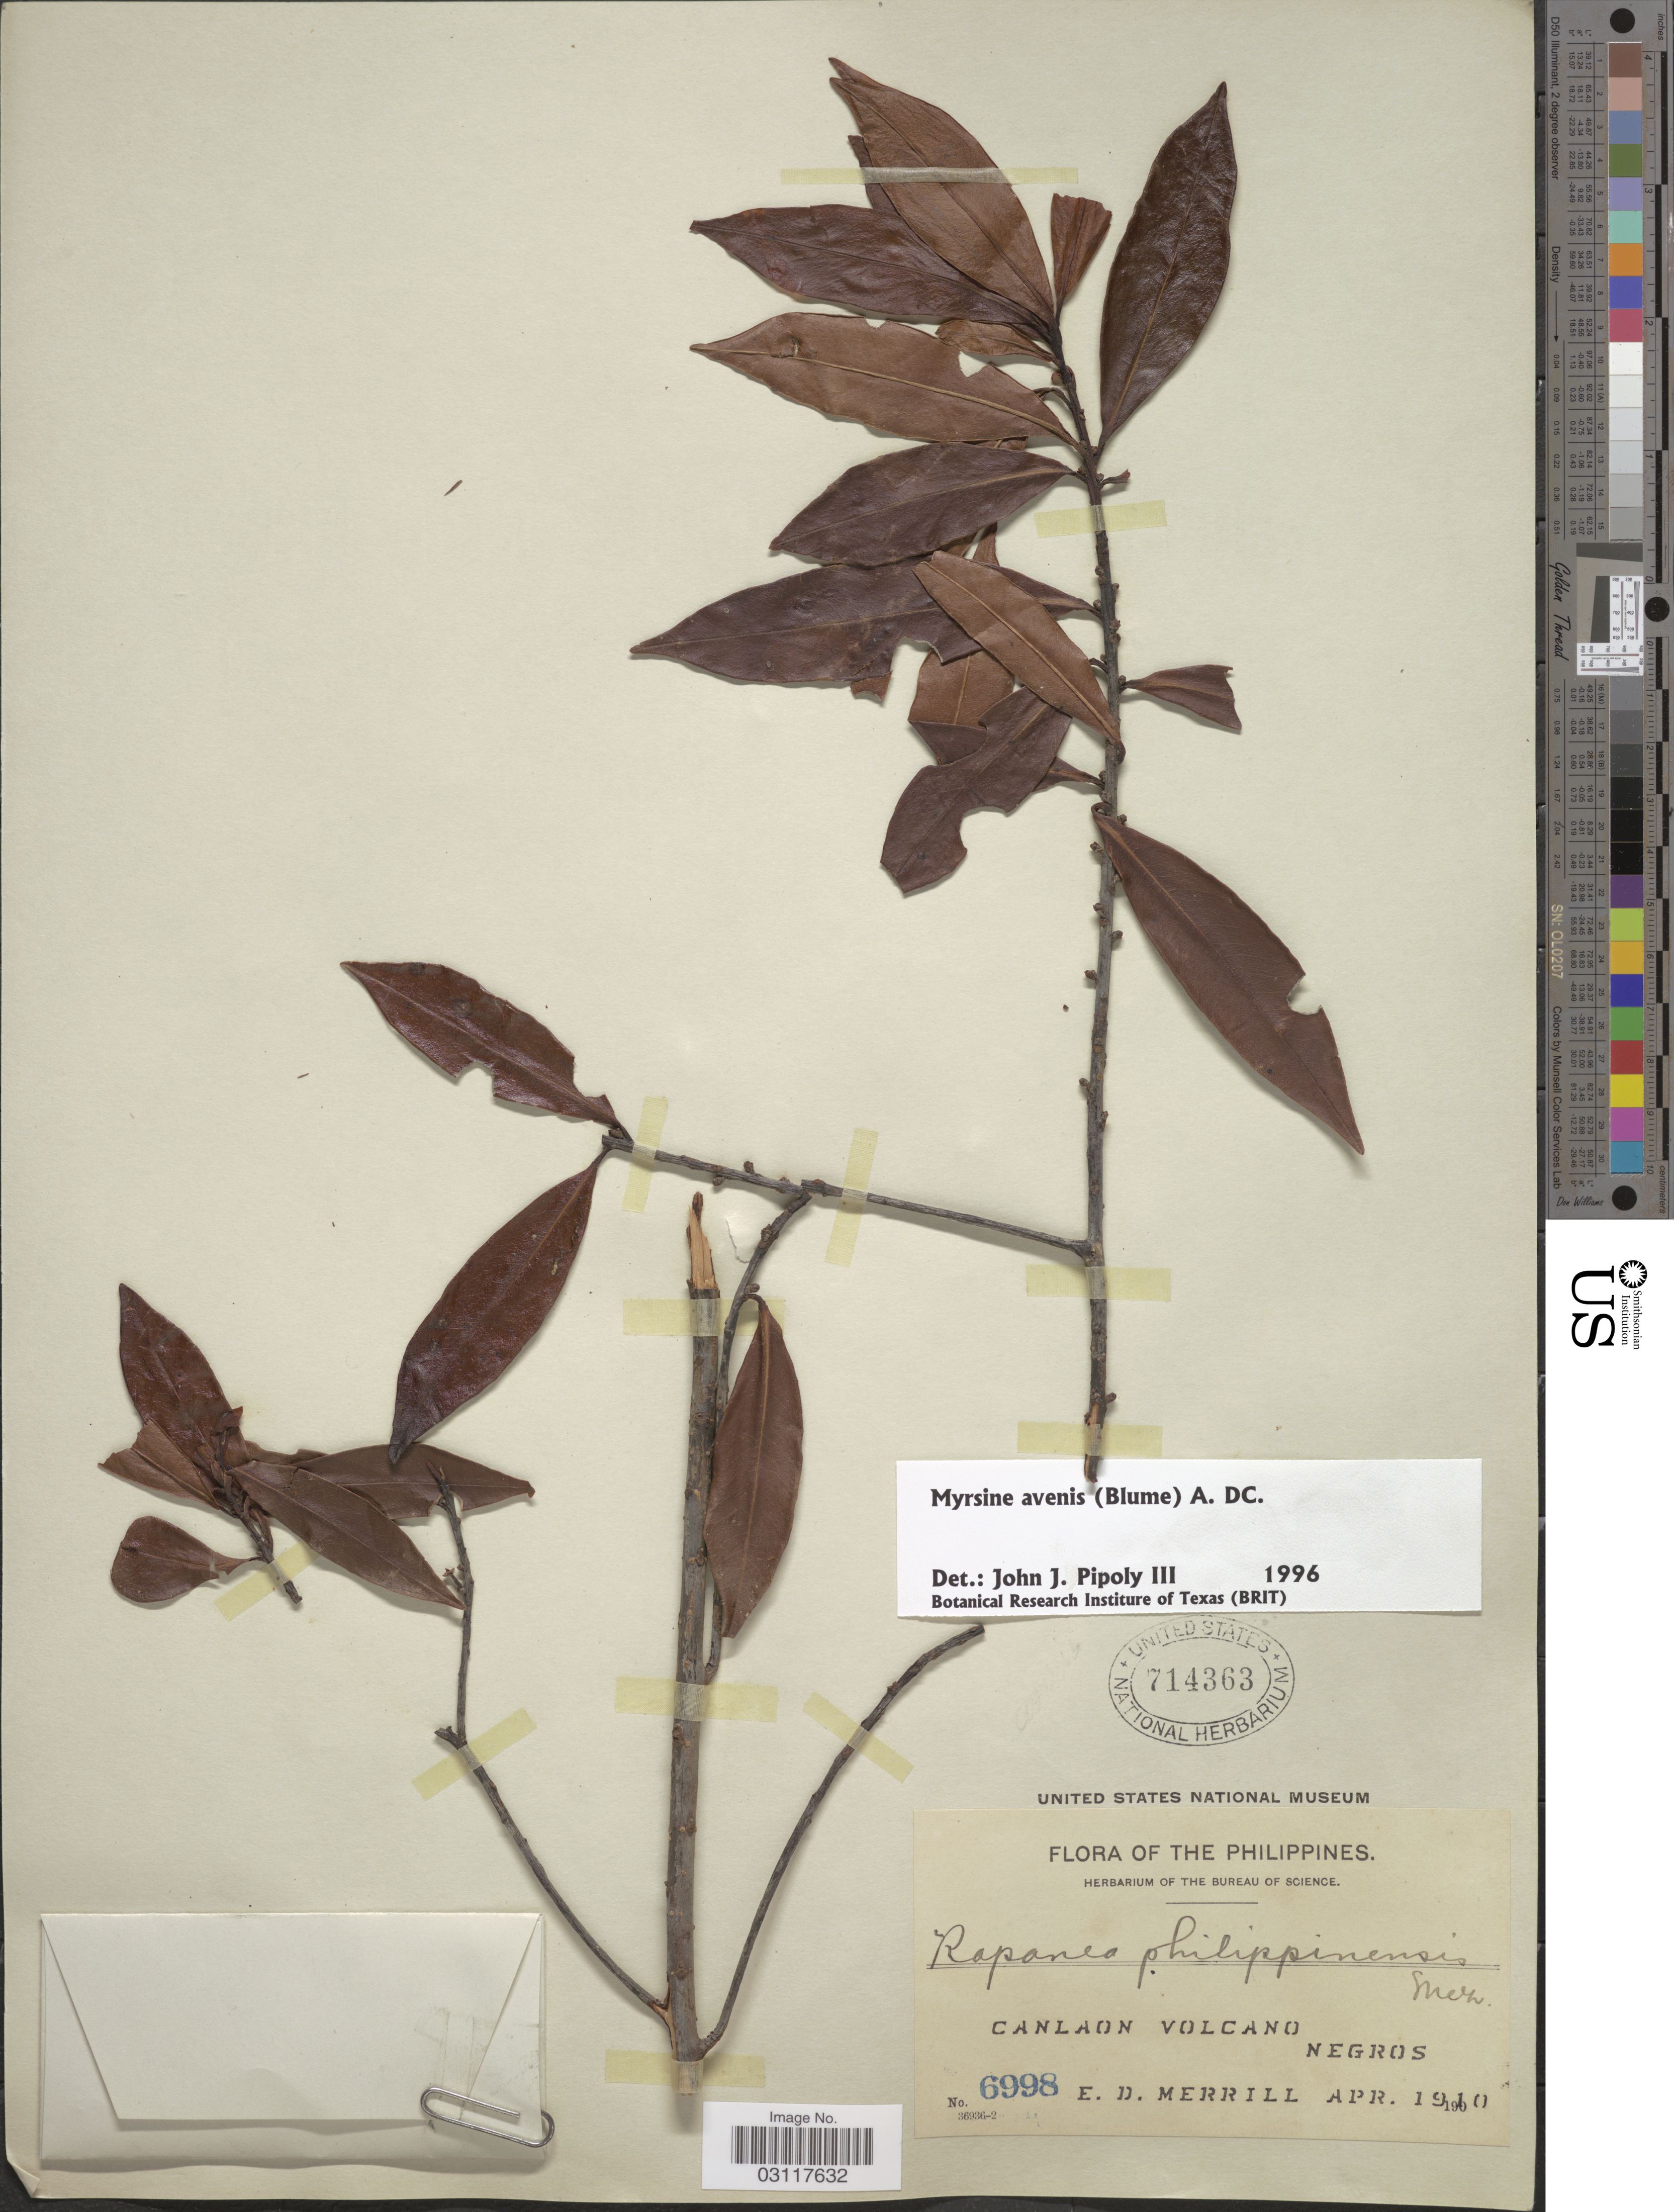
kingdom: Plantae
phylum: Tracheophyta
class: Magnoliopsida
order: Ericales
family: Primulaceae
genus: Myrsine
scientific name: Myrsine avenis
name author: A. DC.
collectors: E. D. Merrill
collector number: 6998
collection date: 1910-04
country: Philippines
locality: Canlaon Volcano, Negros.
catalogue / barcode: US 714363